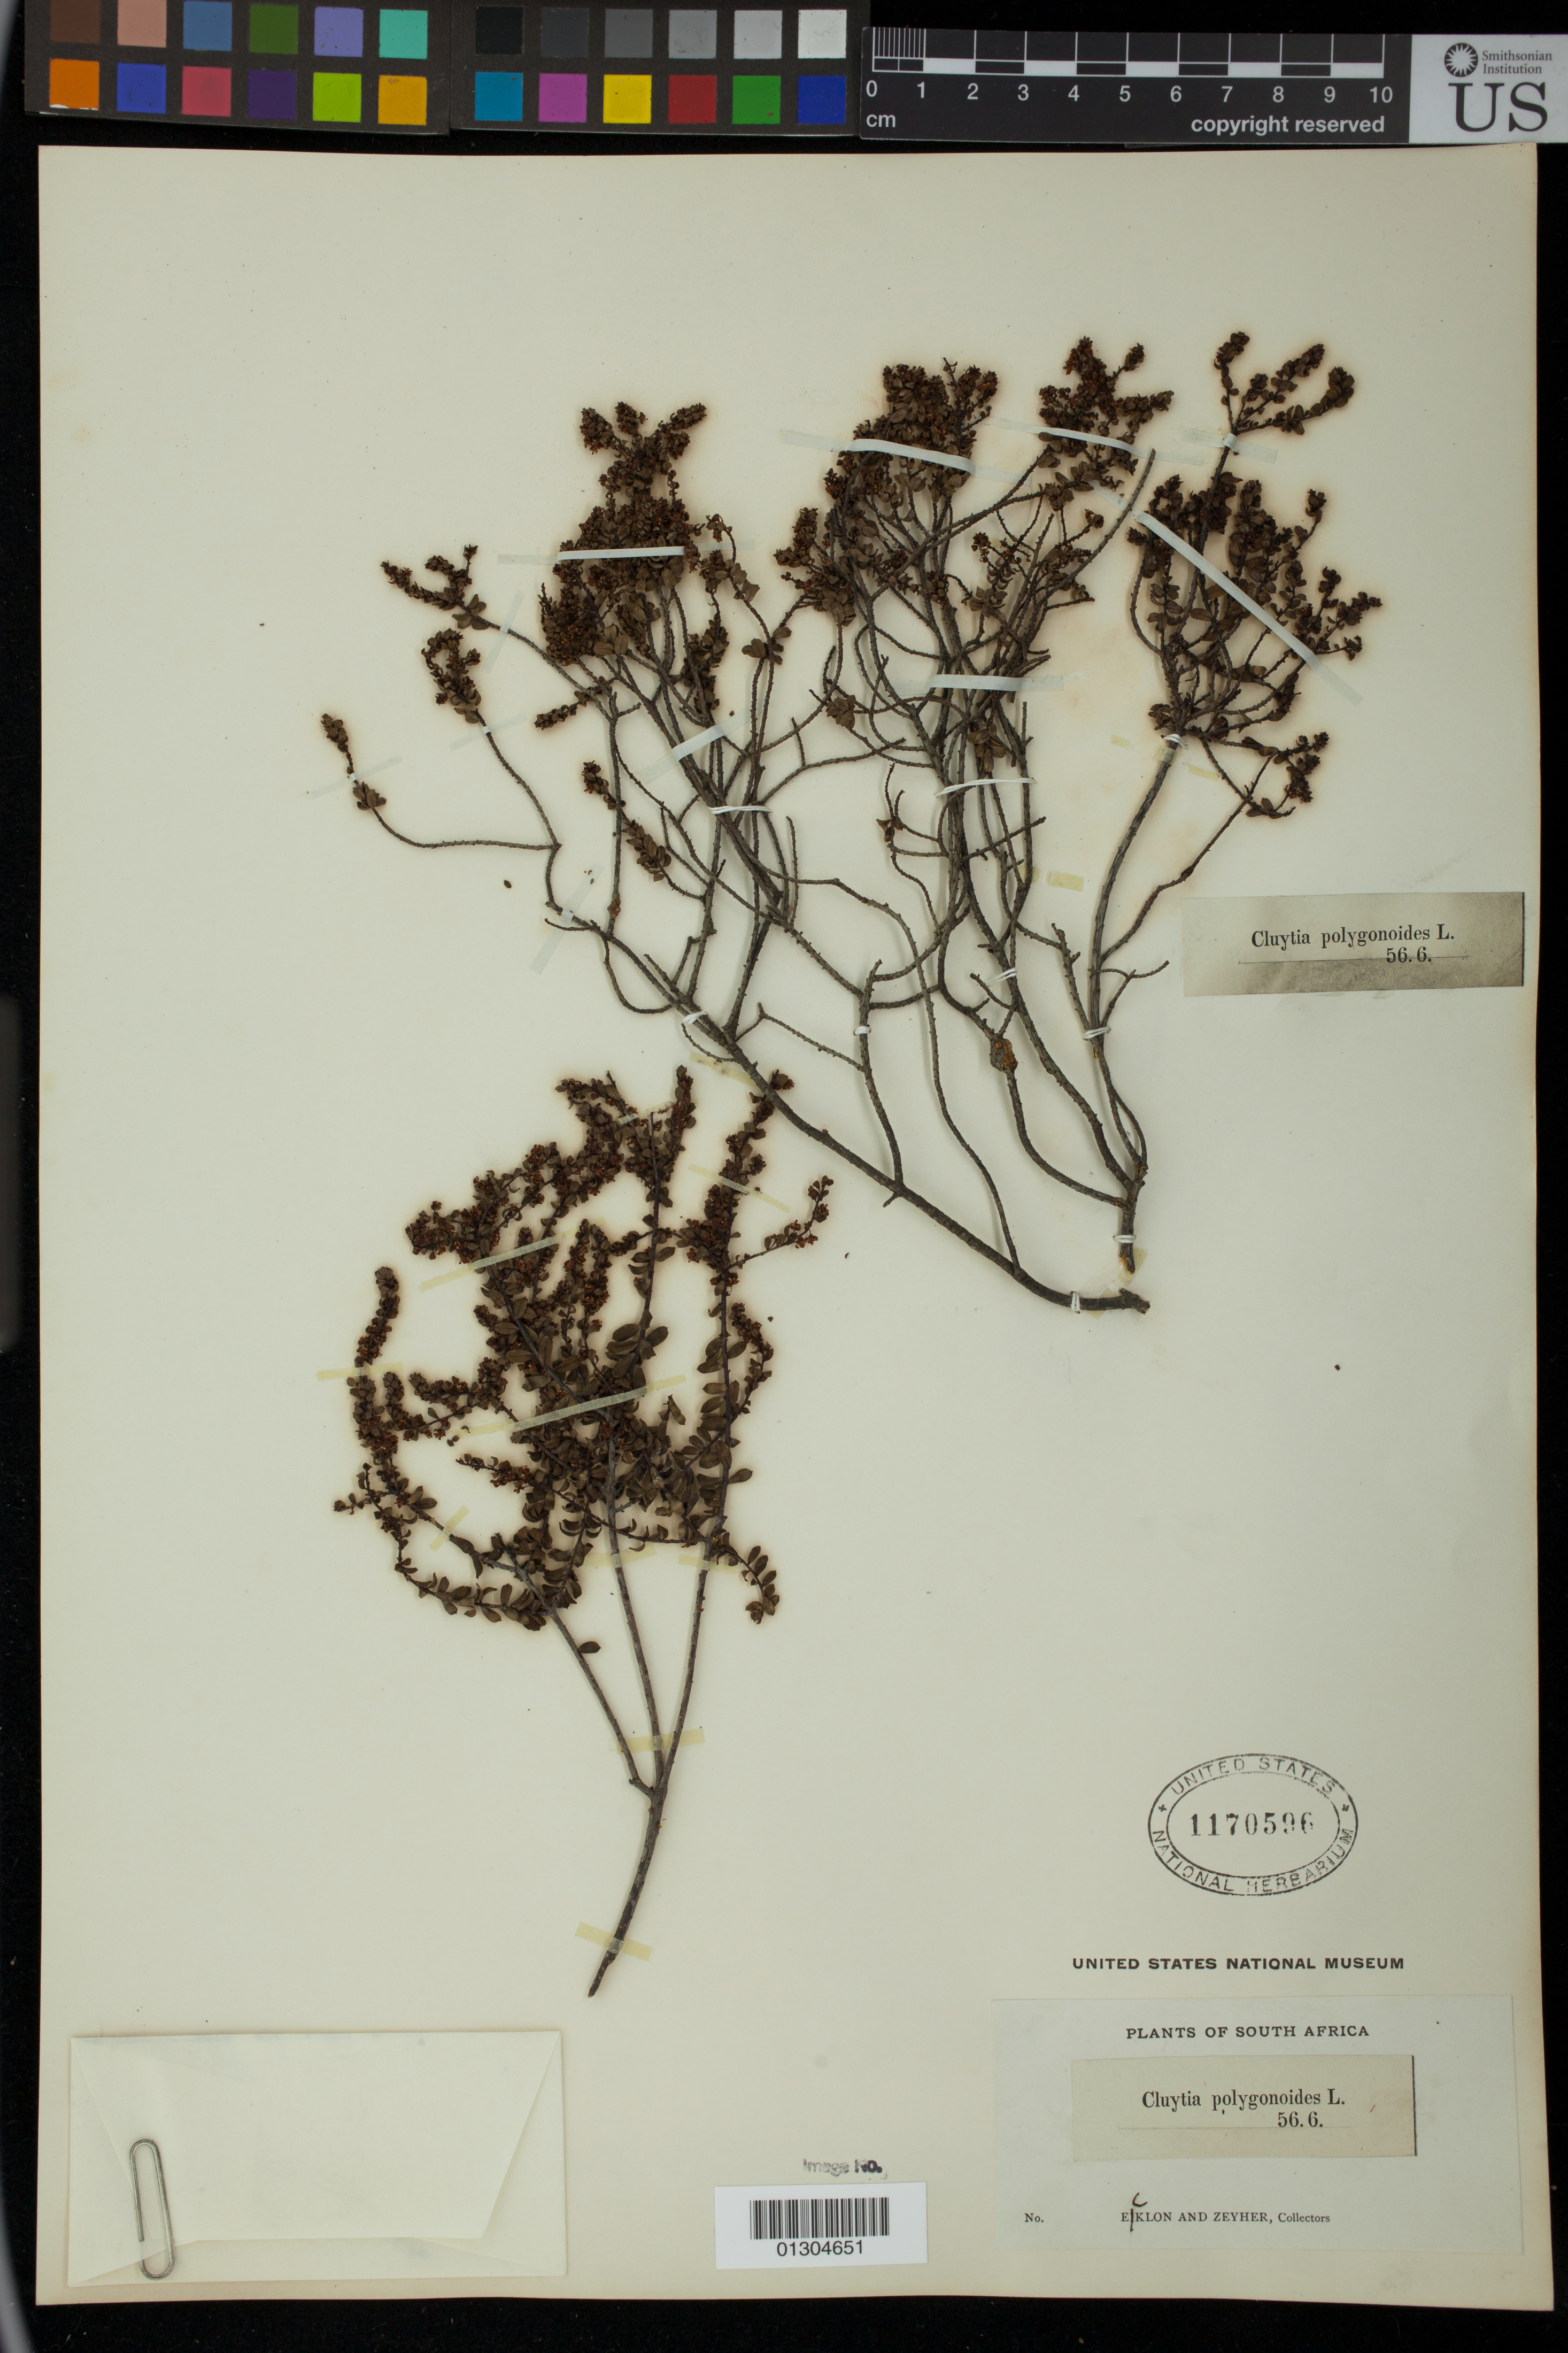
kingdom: Plantae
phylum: Tracheophyta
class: Magnoliopsida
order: Malpighiales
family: Peraceae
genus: Clutia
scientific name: Clutia polygonoides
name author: Thunb.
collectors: C. F. Ecklon & C. Zeyher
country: South Africa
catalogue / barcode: US 1170596